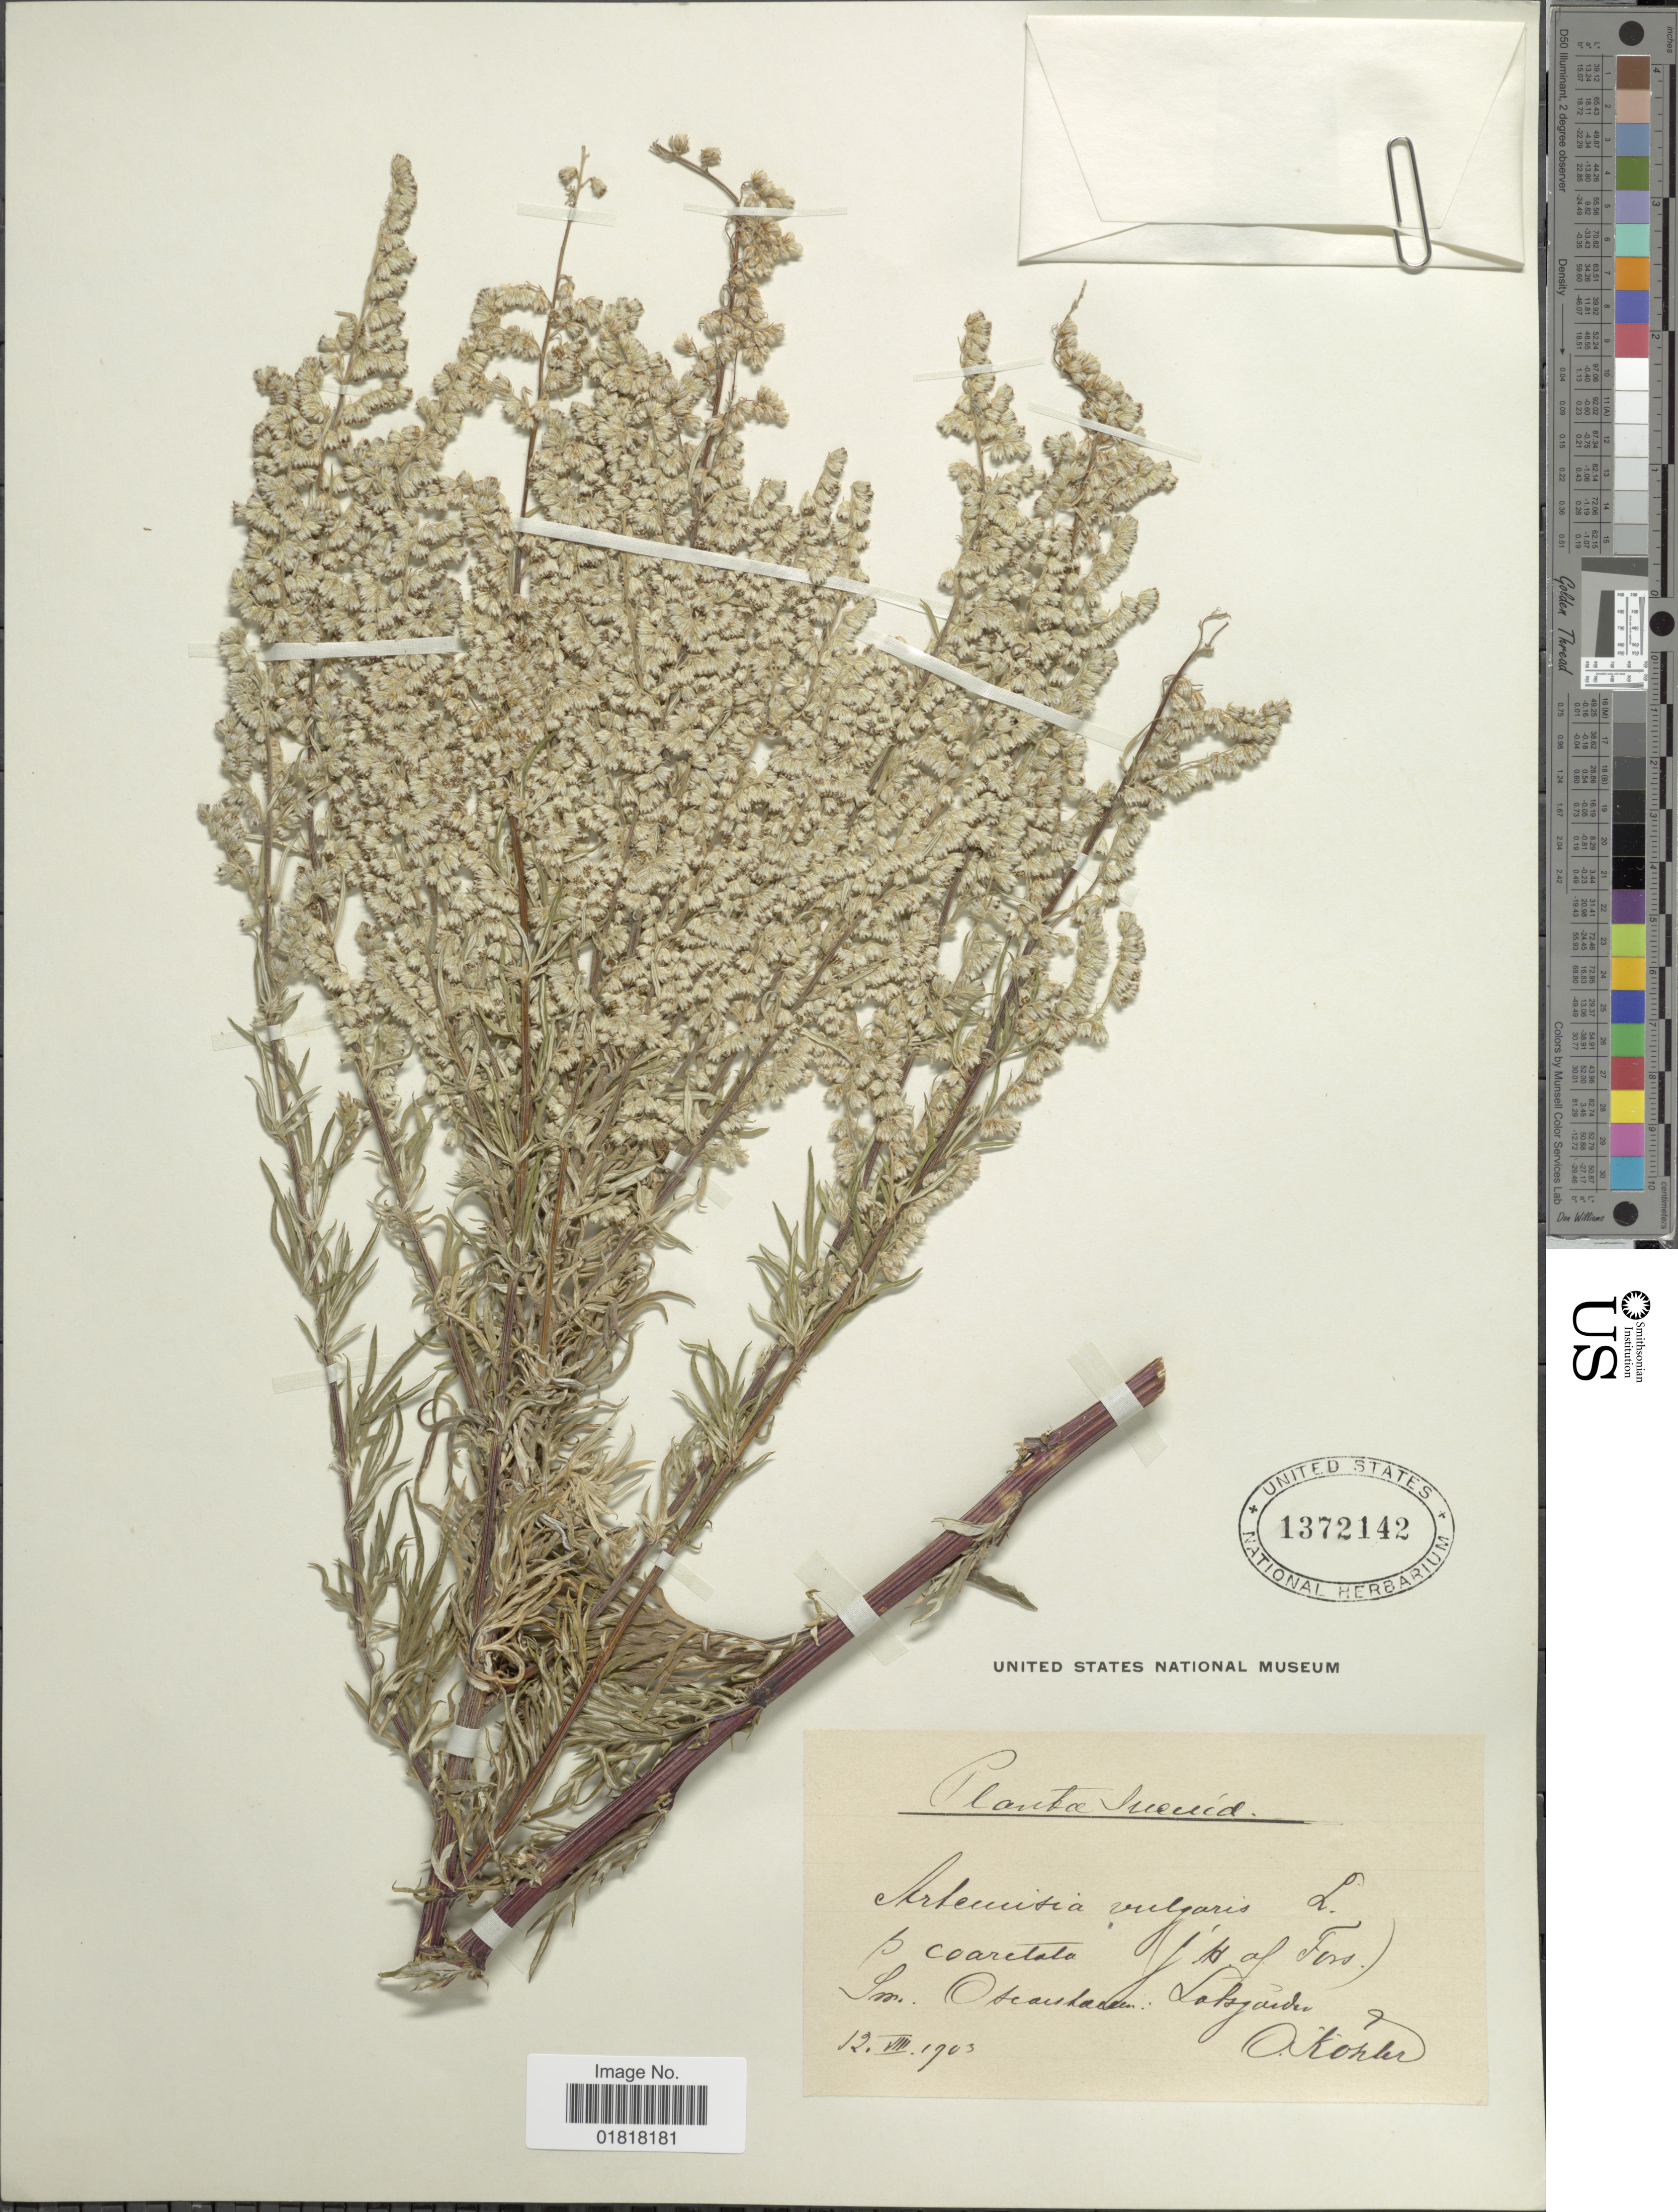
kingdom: Plantae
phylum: Tracheophyta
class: Magnoliopsida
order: Asterales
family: Asteraceae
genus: Artemisia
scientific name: Artemisia vulgaris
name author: L.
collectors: O. Köhler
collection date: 1903-08-12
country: Sweden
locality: Sm. Oscarshamn [= Oskarshamn]. Lofsgarden.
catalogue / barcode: US 1372142